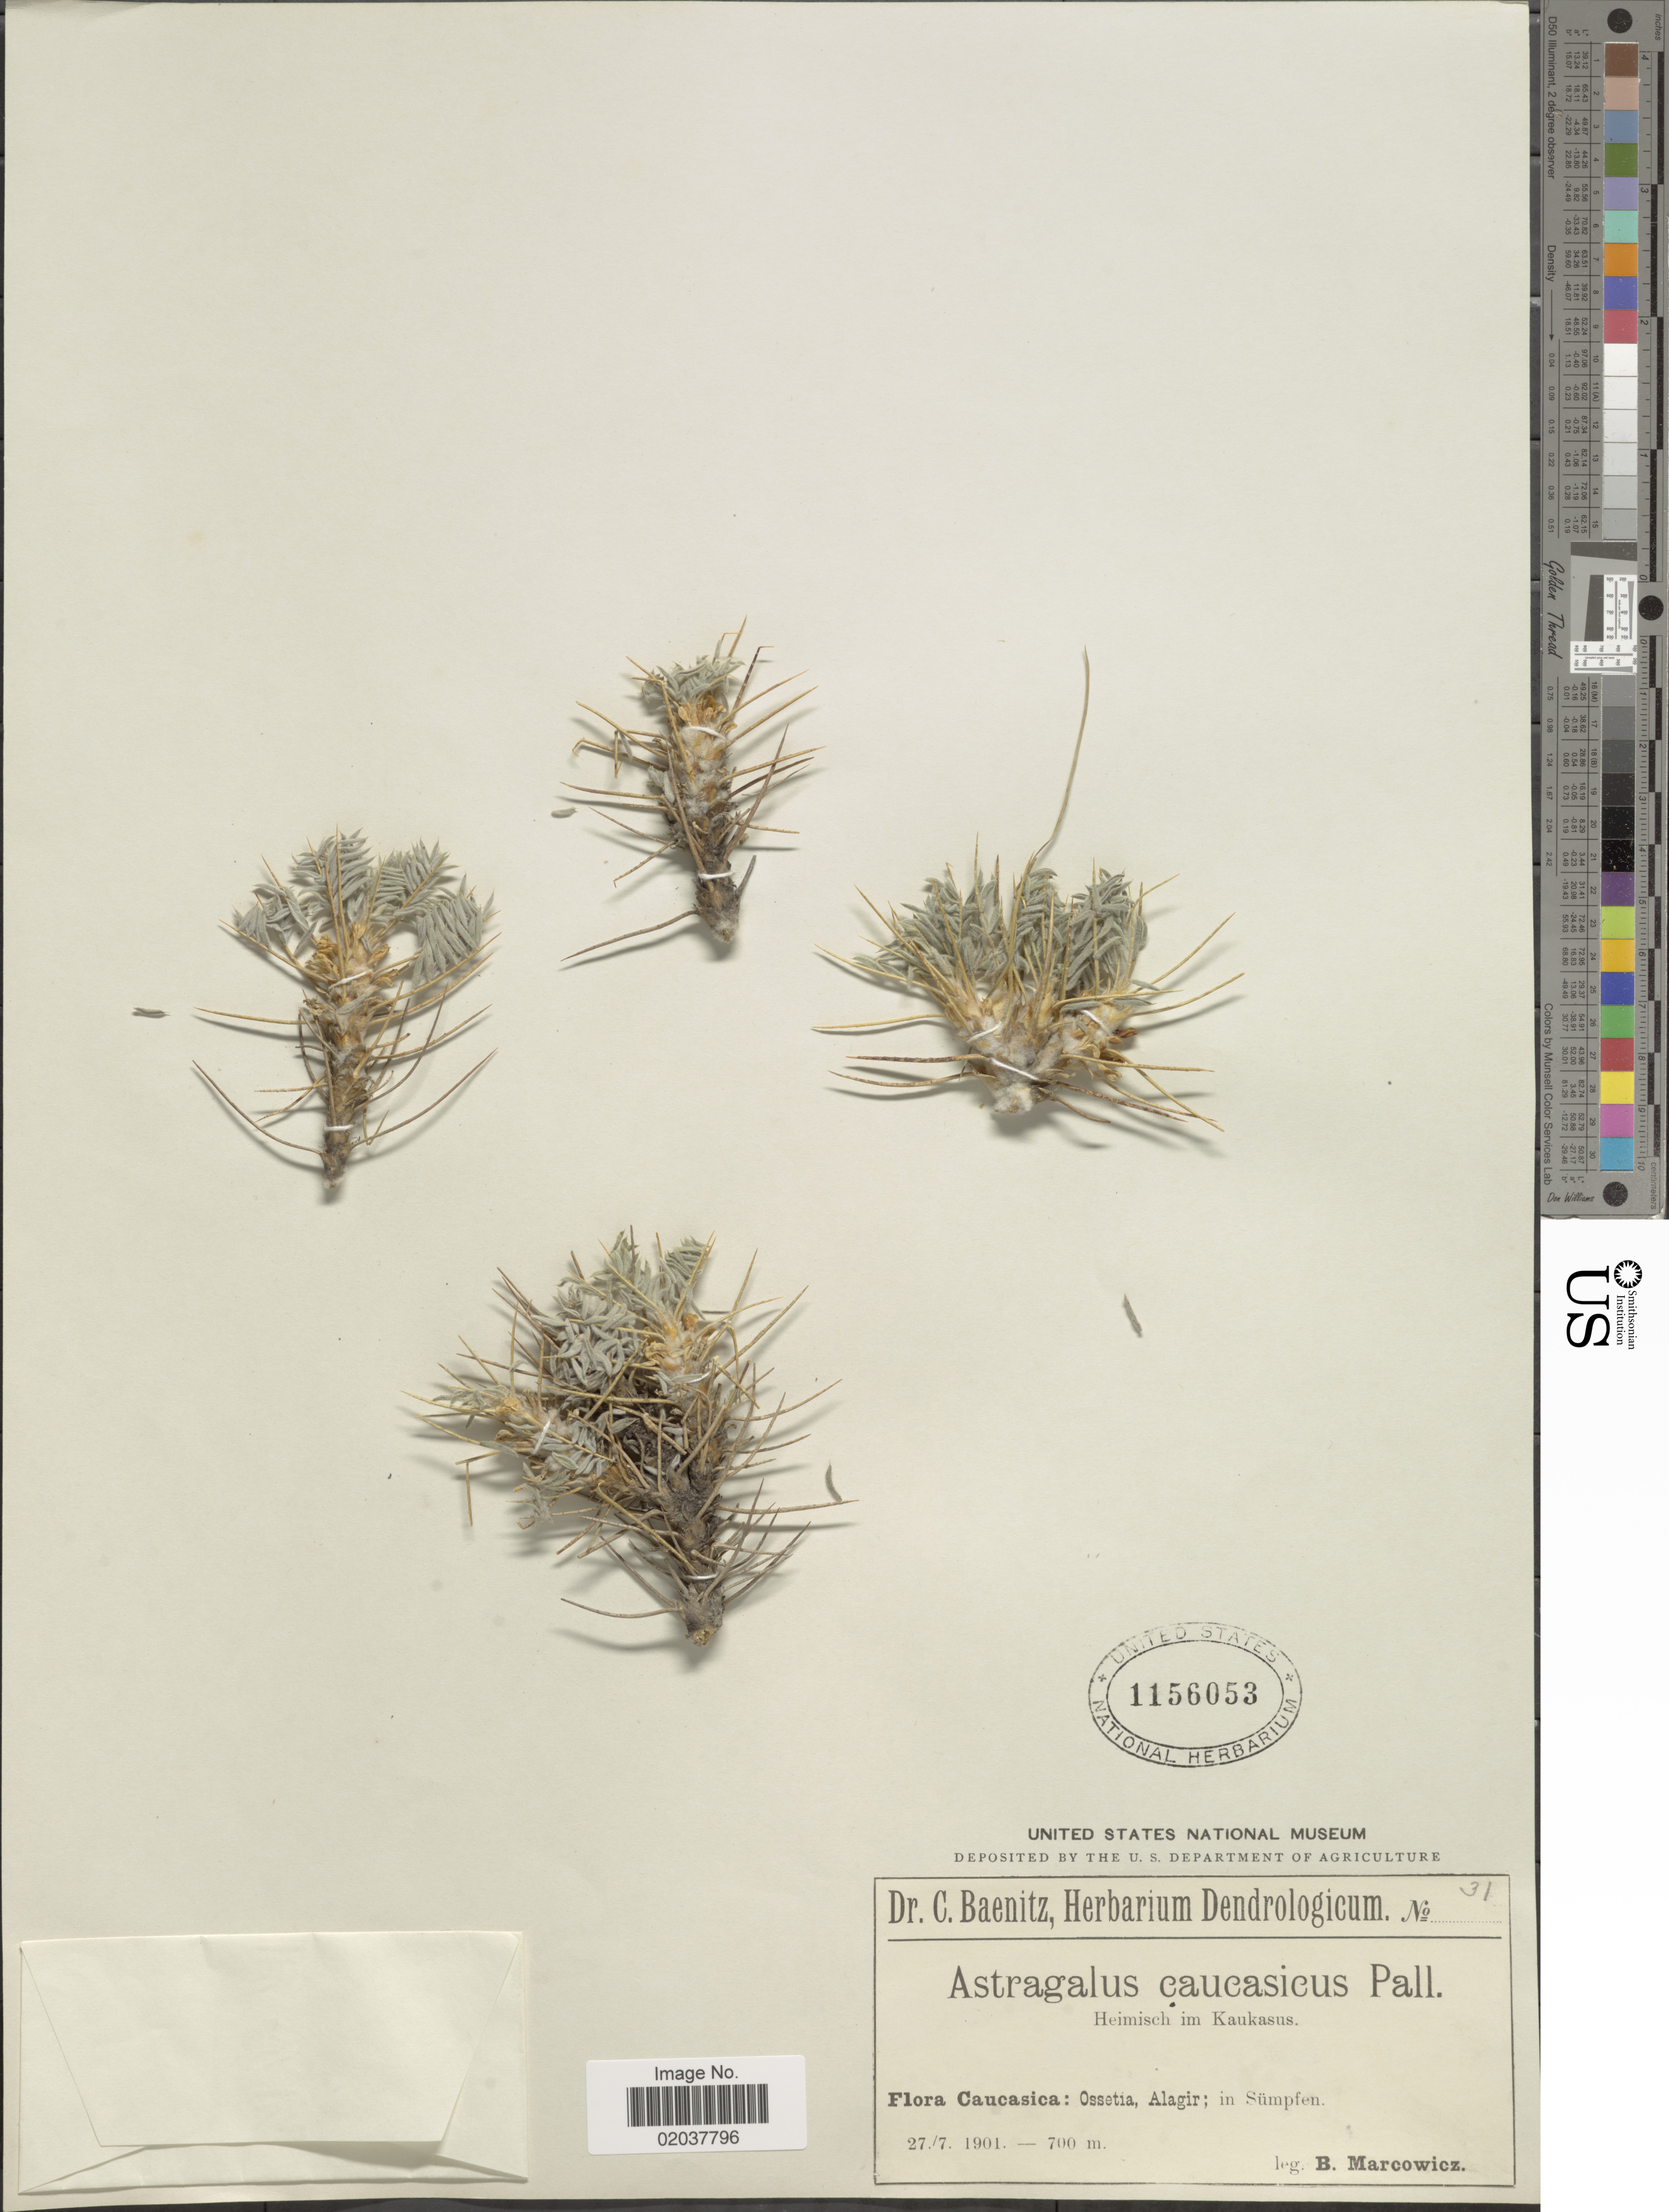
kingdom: Plantae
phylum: Tracheophyta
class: Magnoliopsida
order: Fabales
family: Fabaceae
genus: Astragalus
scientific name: Astragalus caucasicus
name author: Pall.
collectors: B. Marcowicz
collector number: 31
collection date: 1901-07-27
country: Russian Federation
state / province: Severo-Osetiya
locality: Caucasic, Ossetia, Alagir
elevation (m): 700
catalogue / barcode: US 1156053